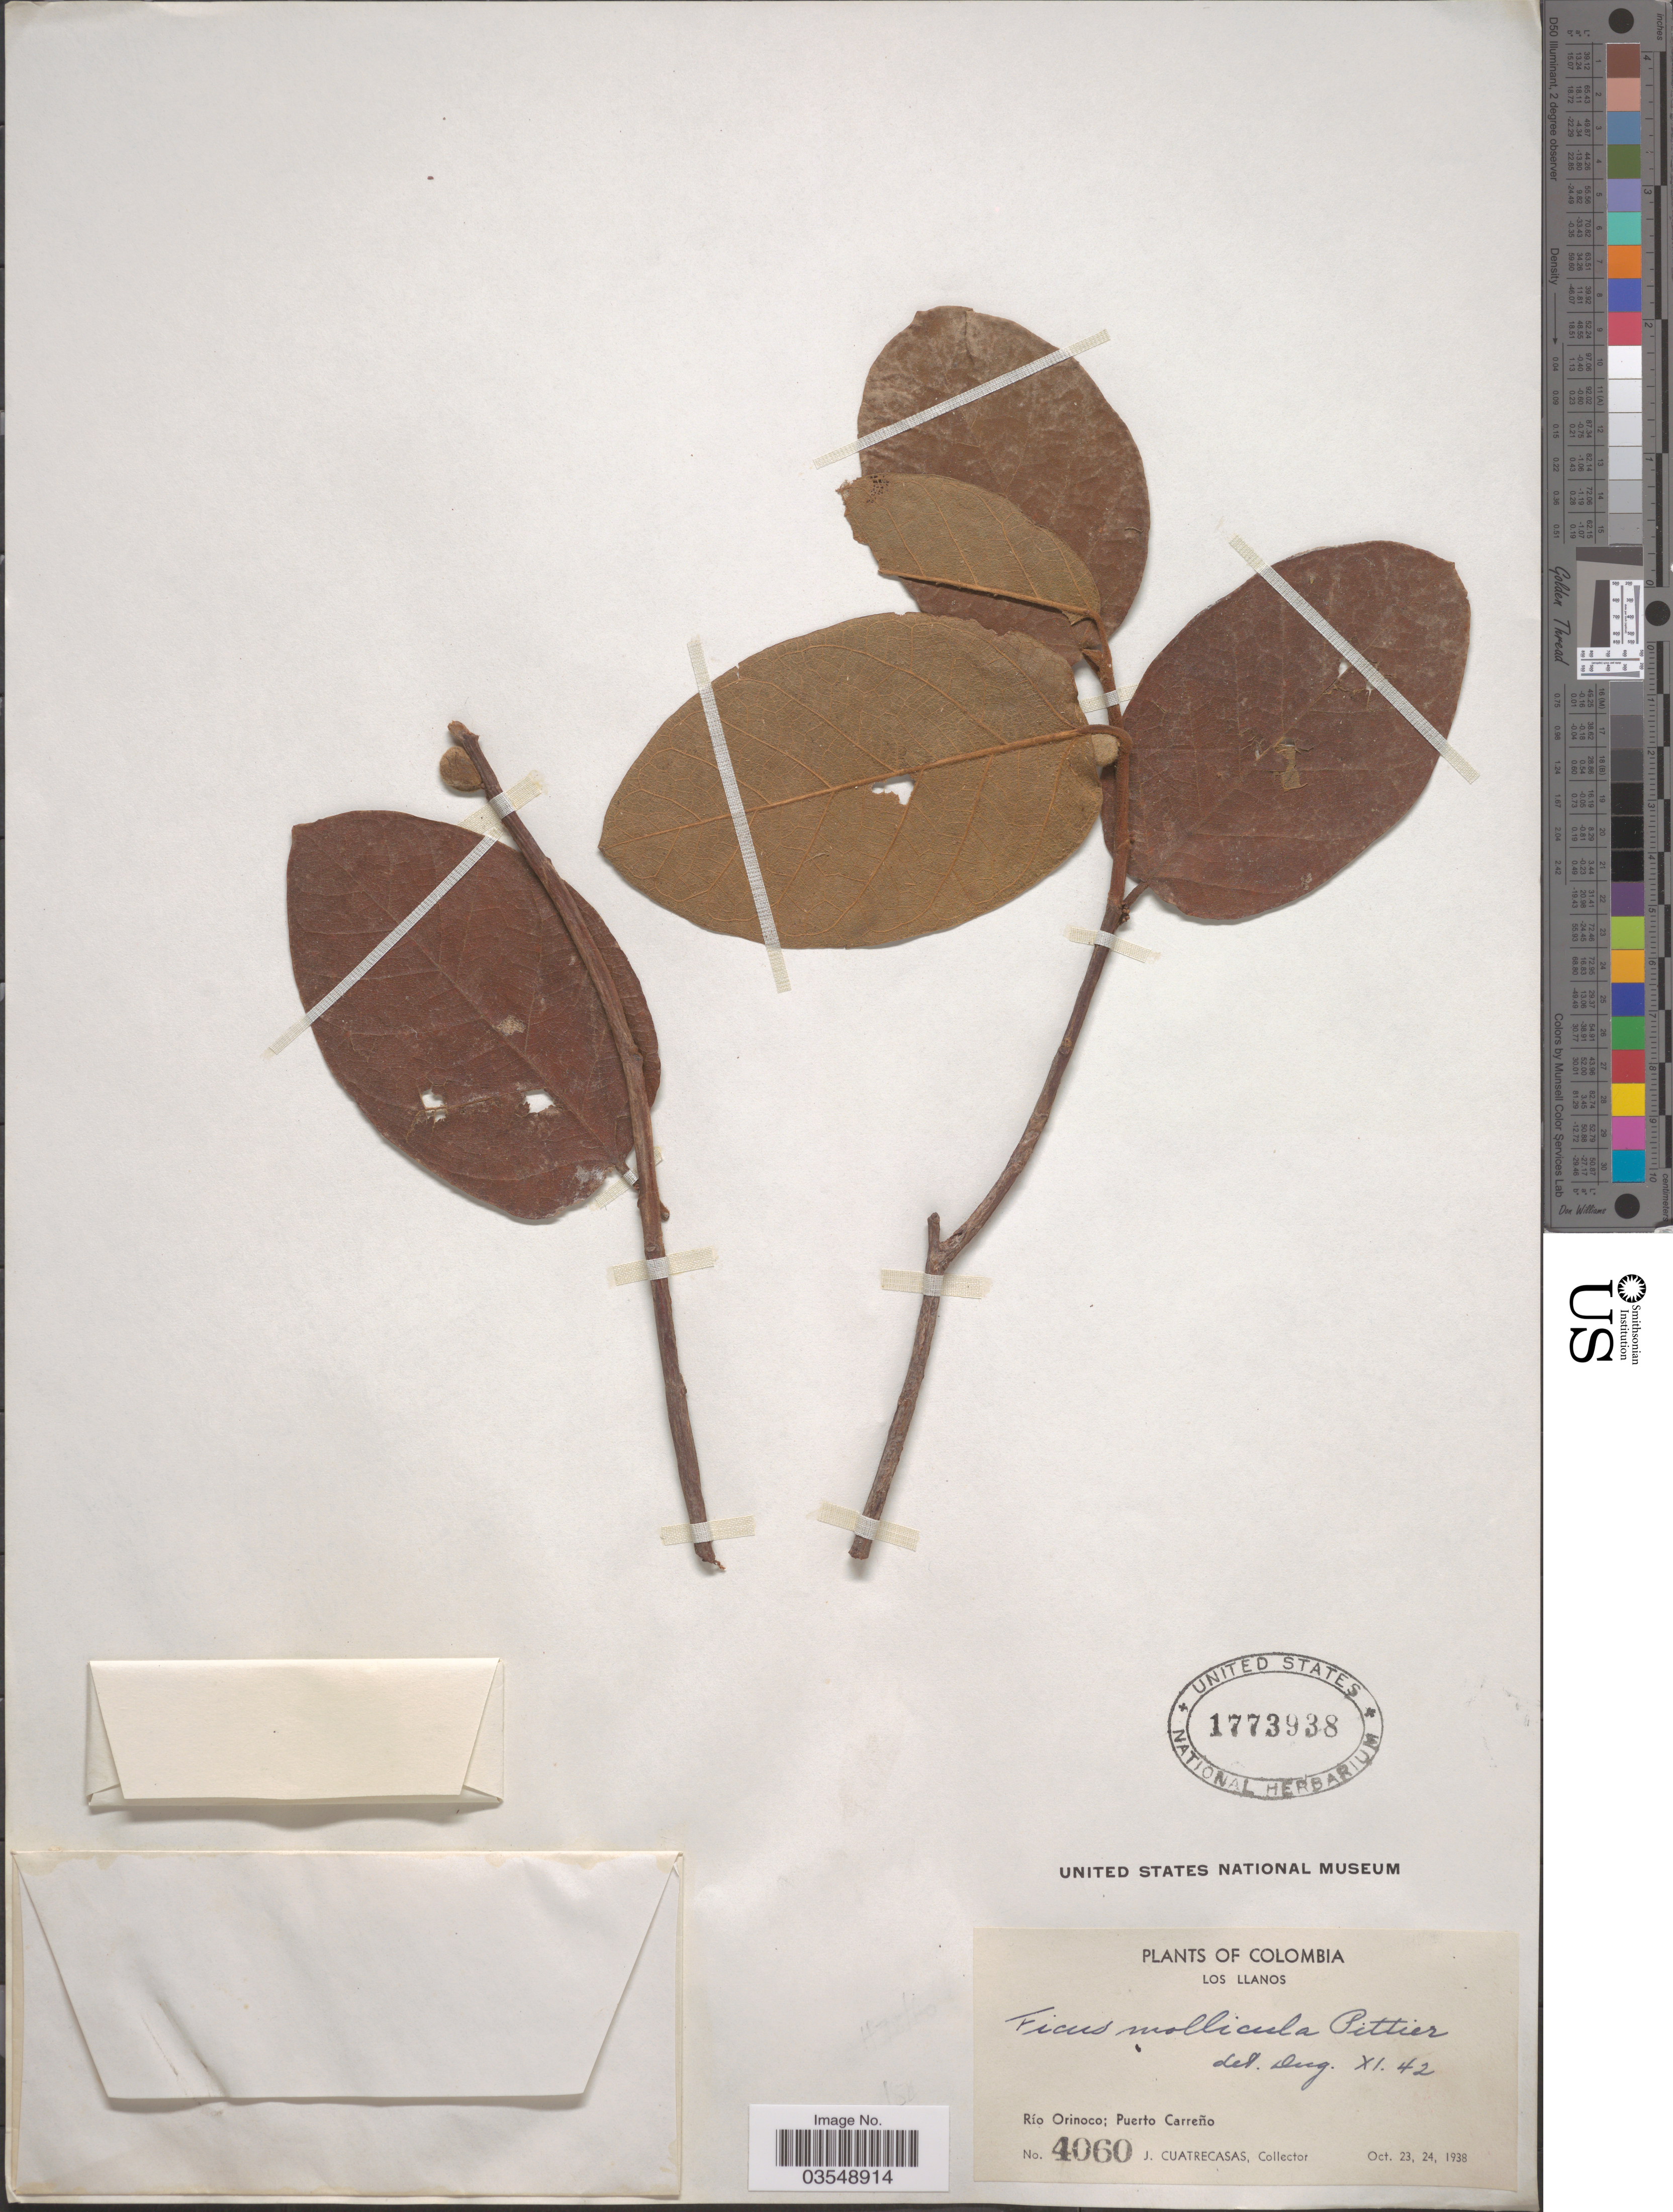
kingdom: Plantae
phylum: Tracheophyta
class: Magnoliopsida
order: Rosales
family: Moraceae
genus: Ficus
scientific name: Ficus mollicula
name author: Pittier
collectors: J. Cuatrecasas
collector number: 4060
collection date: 1938-10-23/1938-10-24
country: Colombia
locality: Los Llanos. Río Orinoco; Puerto Carreño.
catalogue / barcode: US 1773938